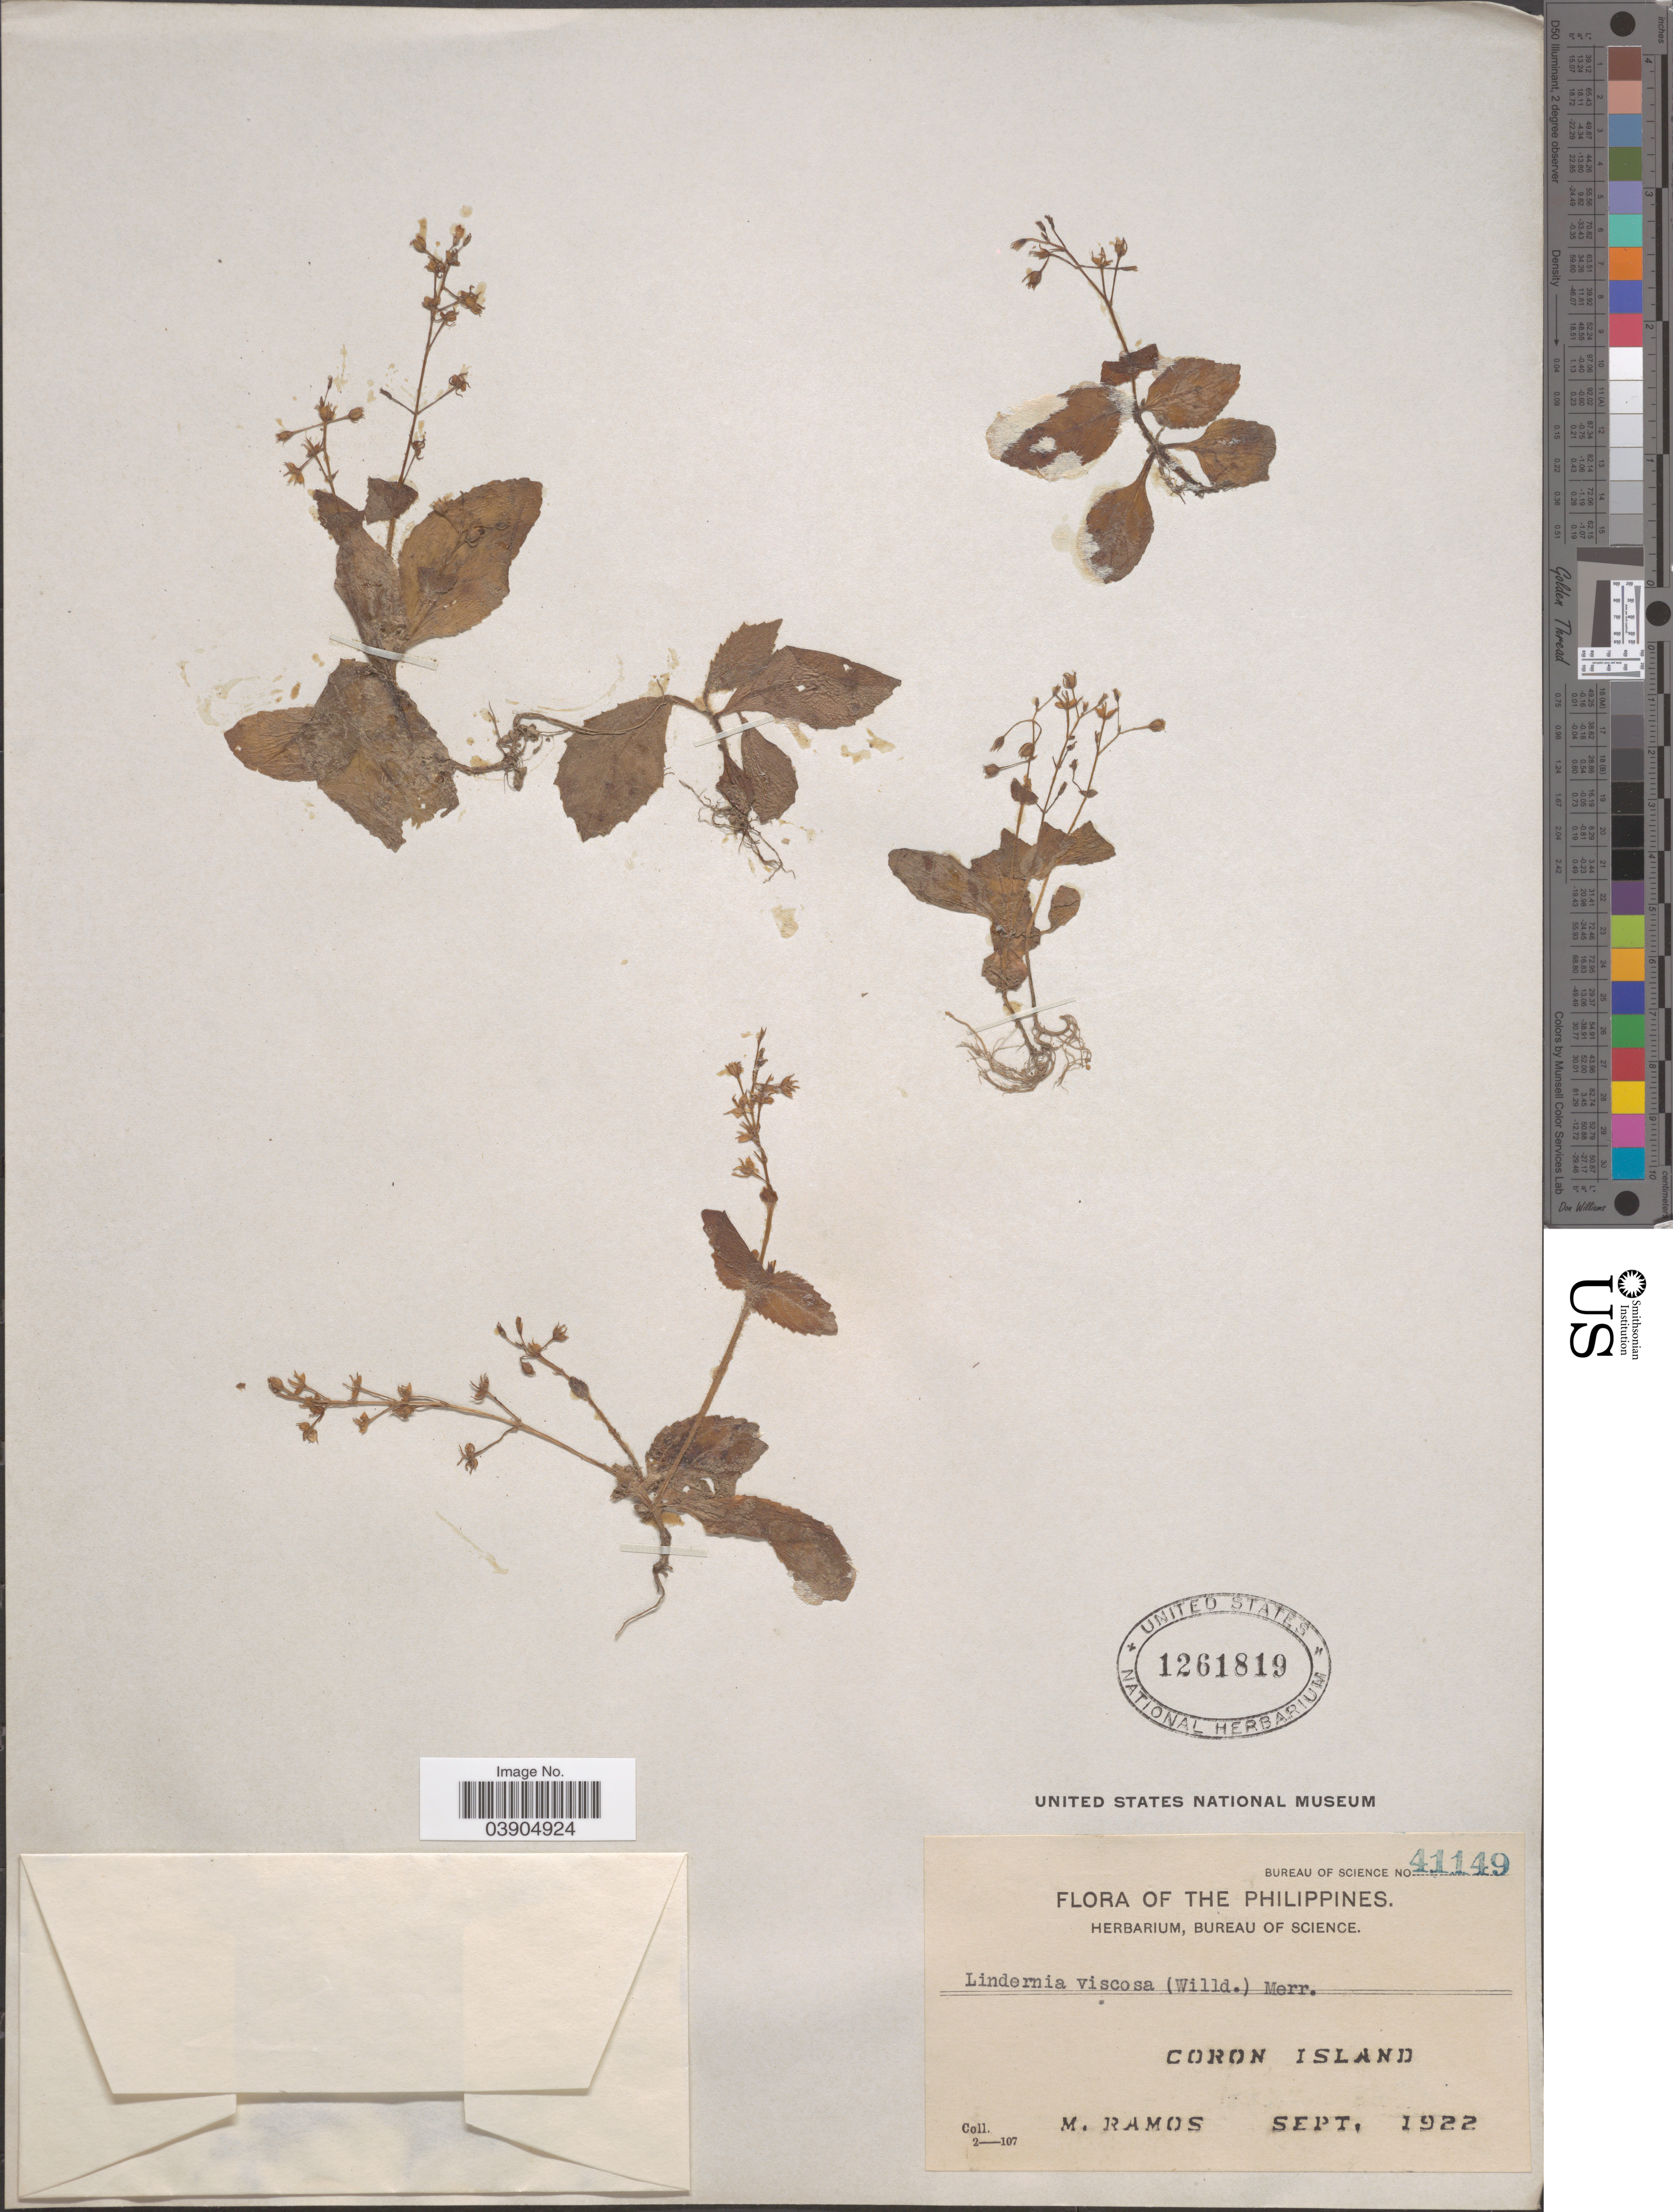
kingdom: Plantae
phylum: Tracheophyta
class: Magnoliopsida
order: Lamiales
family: Linderniaceae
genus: Lindernia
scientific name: Lindernia viscosa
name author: (Hornem.) Merr.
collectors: M. Ramos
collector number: Bureau of Science 41149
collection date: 1922-09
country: Philippines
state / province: Mimaropa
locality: Coron Island.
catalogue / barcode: US 1261819